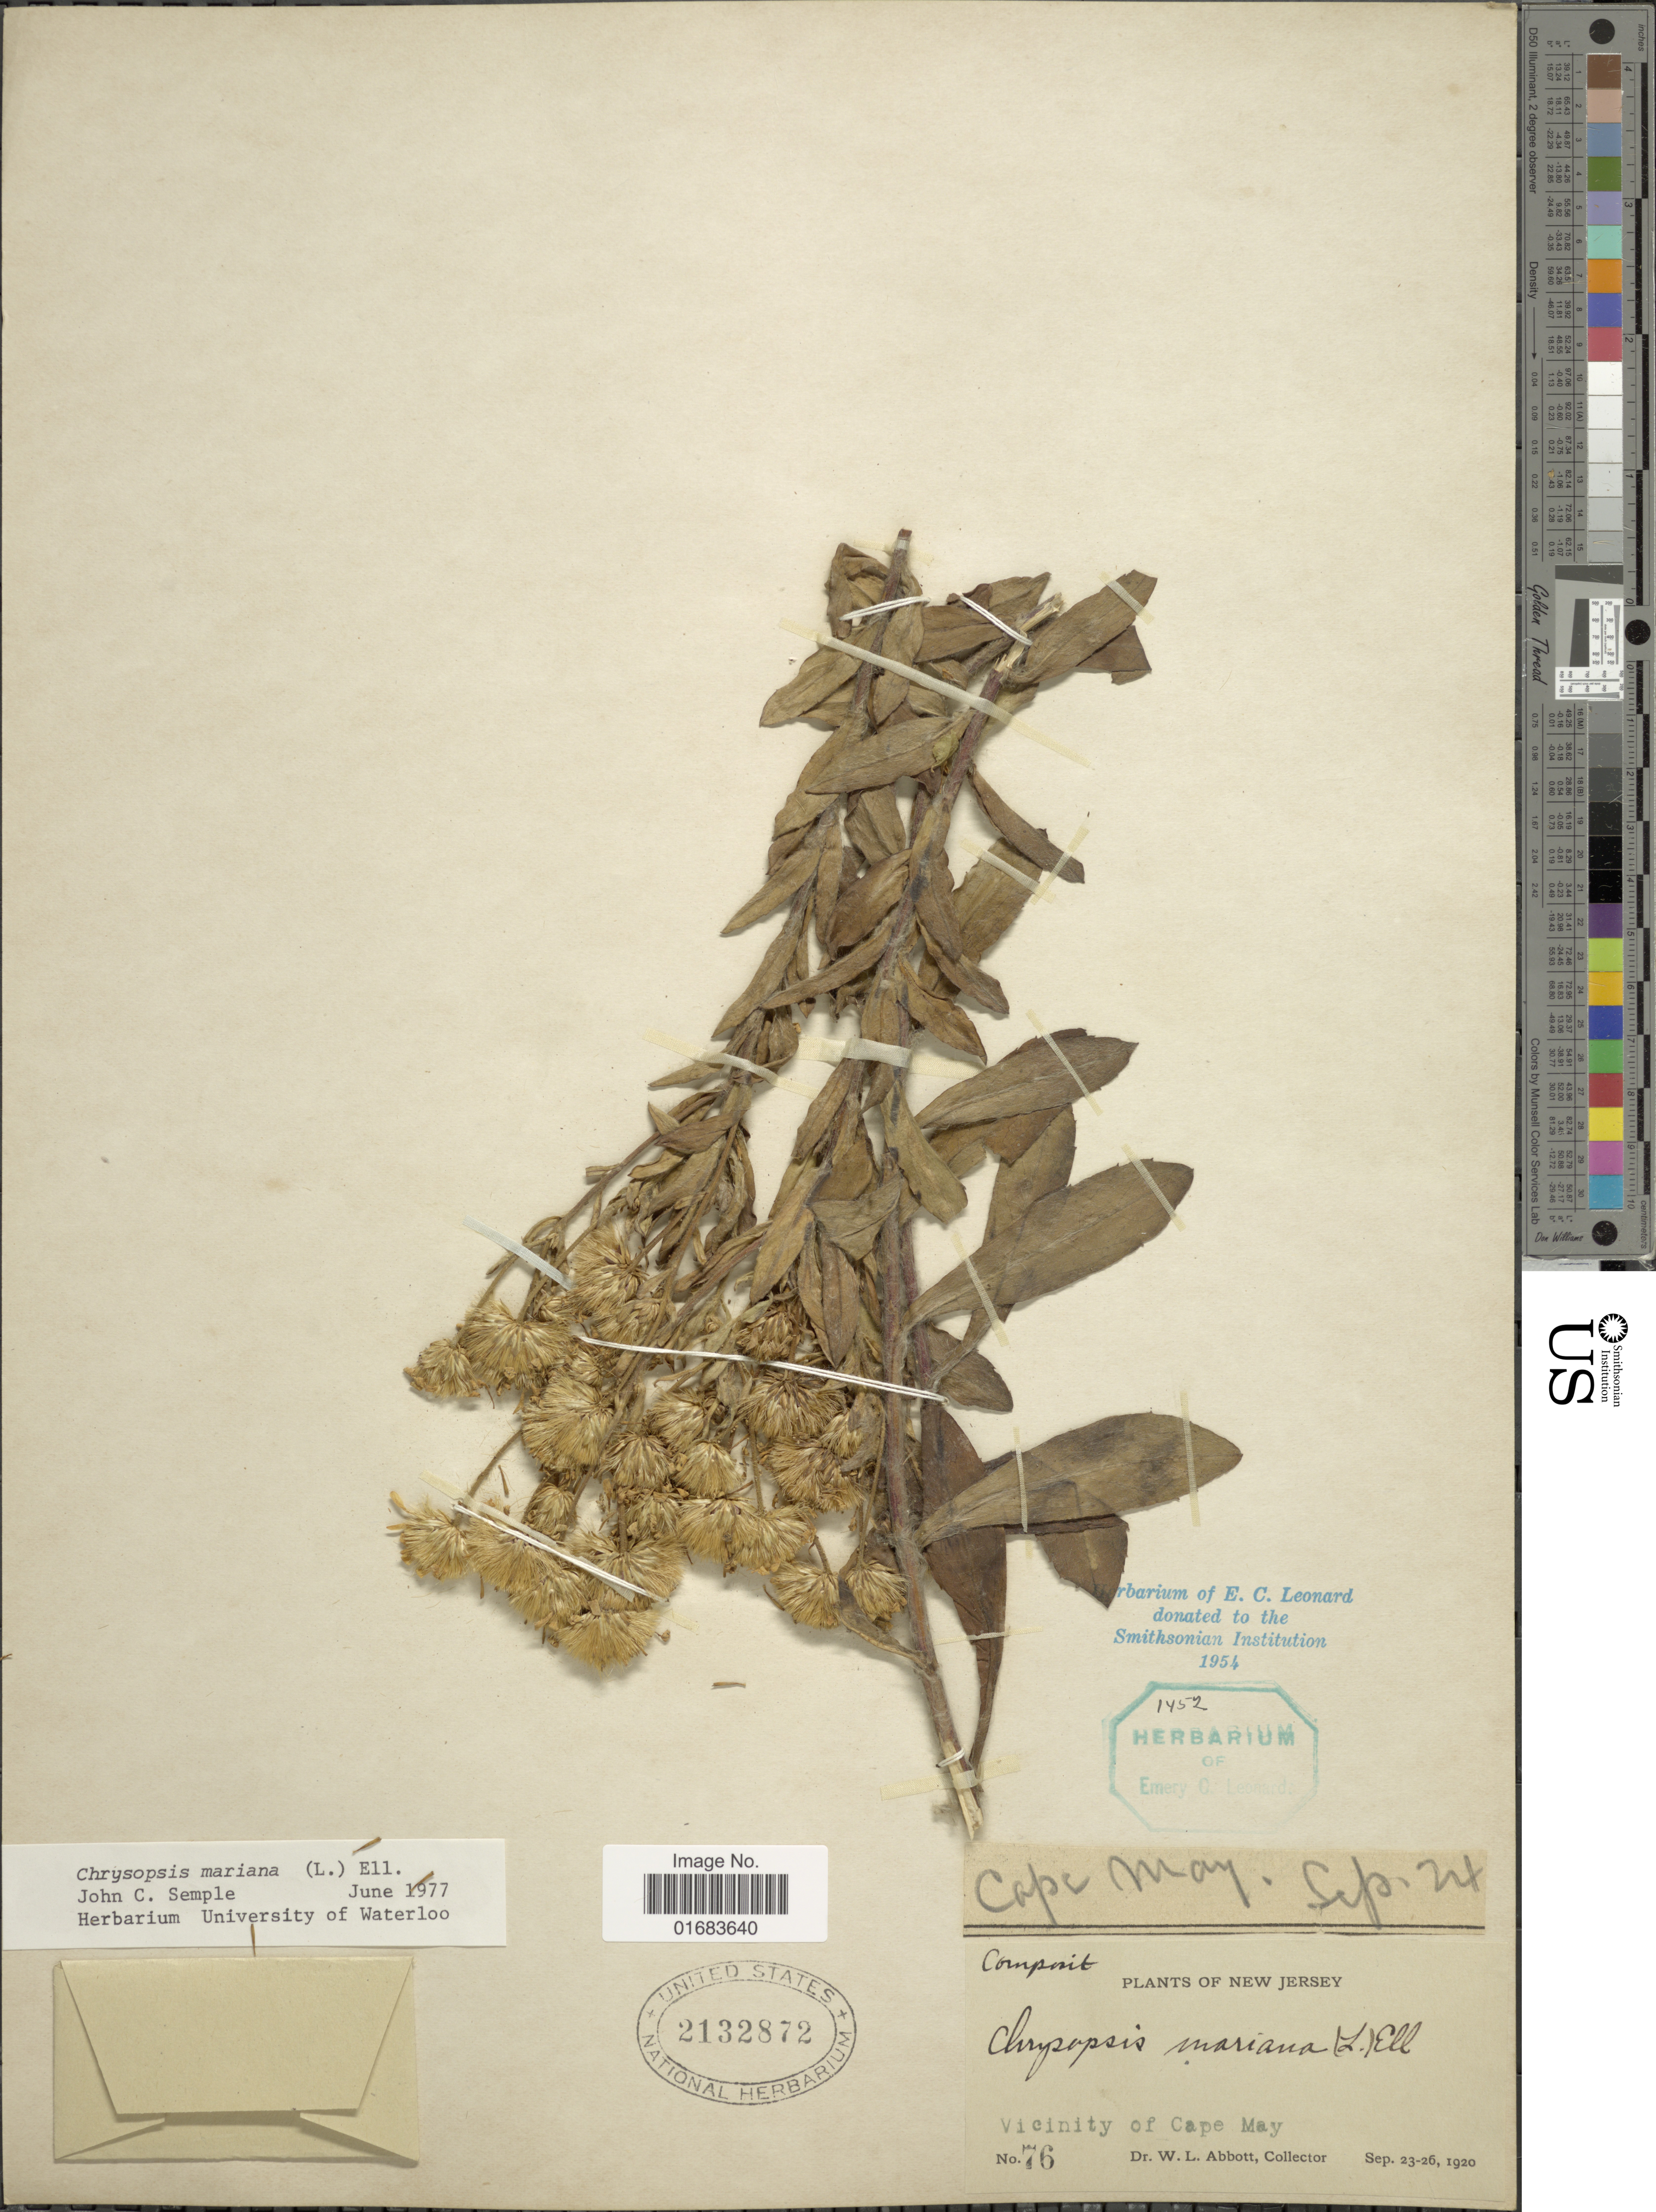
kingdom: Plantae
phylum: Tracheophyta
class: Magnoliopsida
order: Asterales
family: Asteraceae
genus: Chrysopsis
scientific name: Chrysopsis mariana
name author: (L.) Elliott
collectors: W. L. Abbott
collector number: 76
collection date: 1920-09-23/1920-09-26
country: United States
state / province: New Jersey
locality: Vicinity of Cap May.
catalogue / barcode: US 2132872